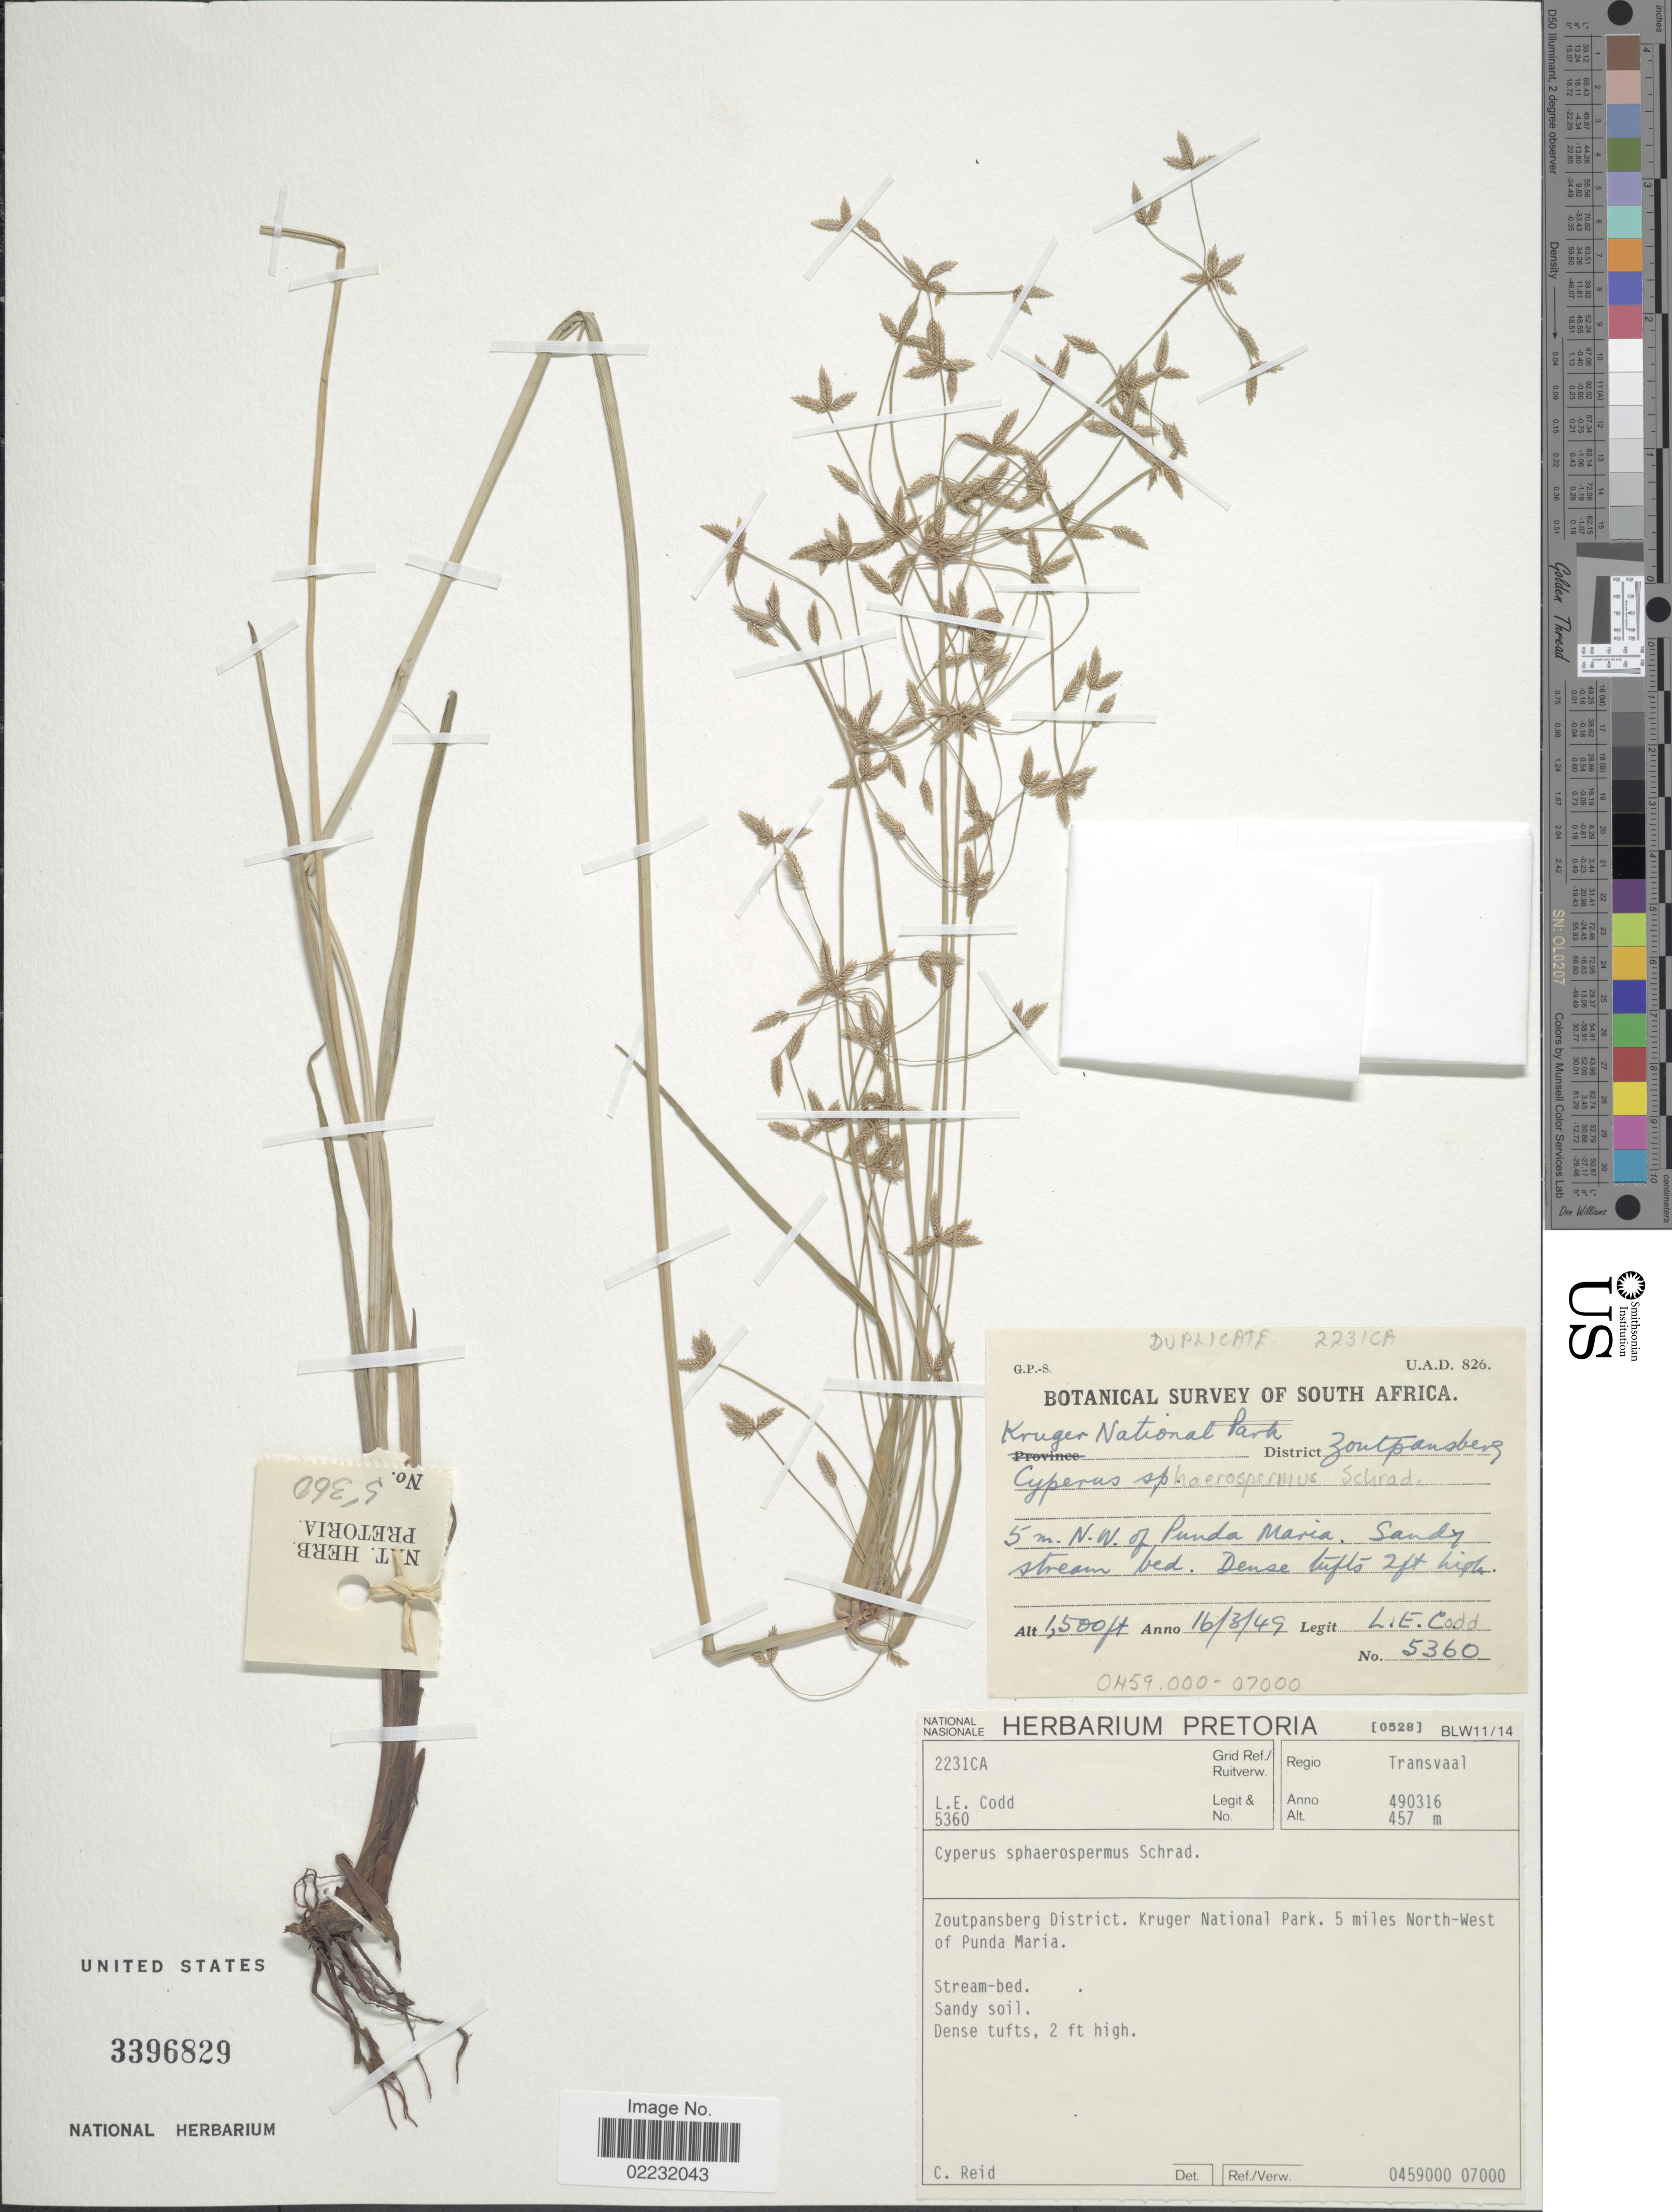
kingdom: Plantae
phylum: Tracheophyta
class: Liliopsida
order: Poales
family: Cyperaceae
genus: Cyperus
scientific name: Cyperus sphaerospermus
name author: Schrad.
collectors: L. Codd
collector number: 5360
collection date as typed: Transcribed d/m/y: 16/3/49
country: South Africa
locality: Regio Transvaal, Zoutpansberg District, Kruger National Park, 5 miles North-west of Punda Maria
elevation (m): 457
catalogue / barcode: US 3396829